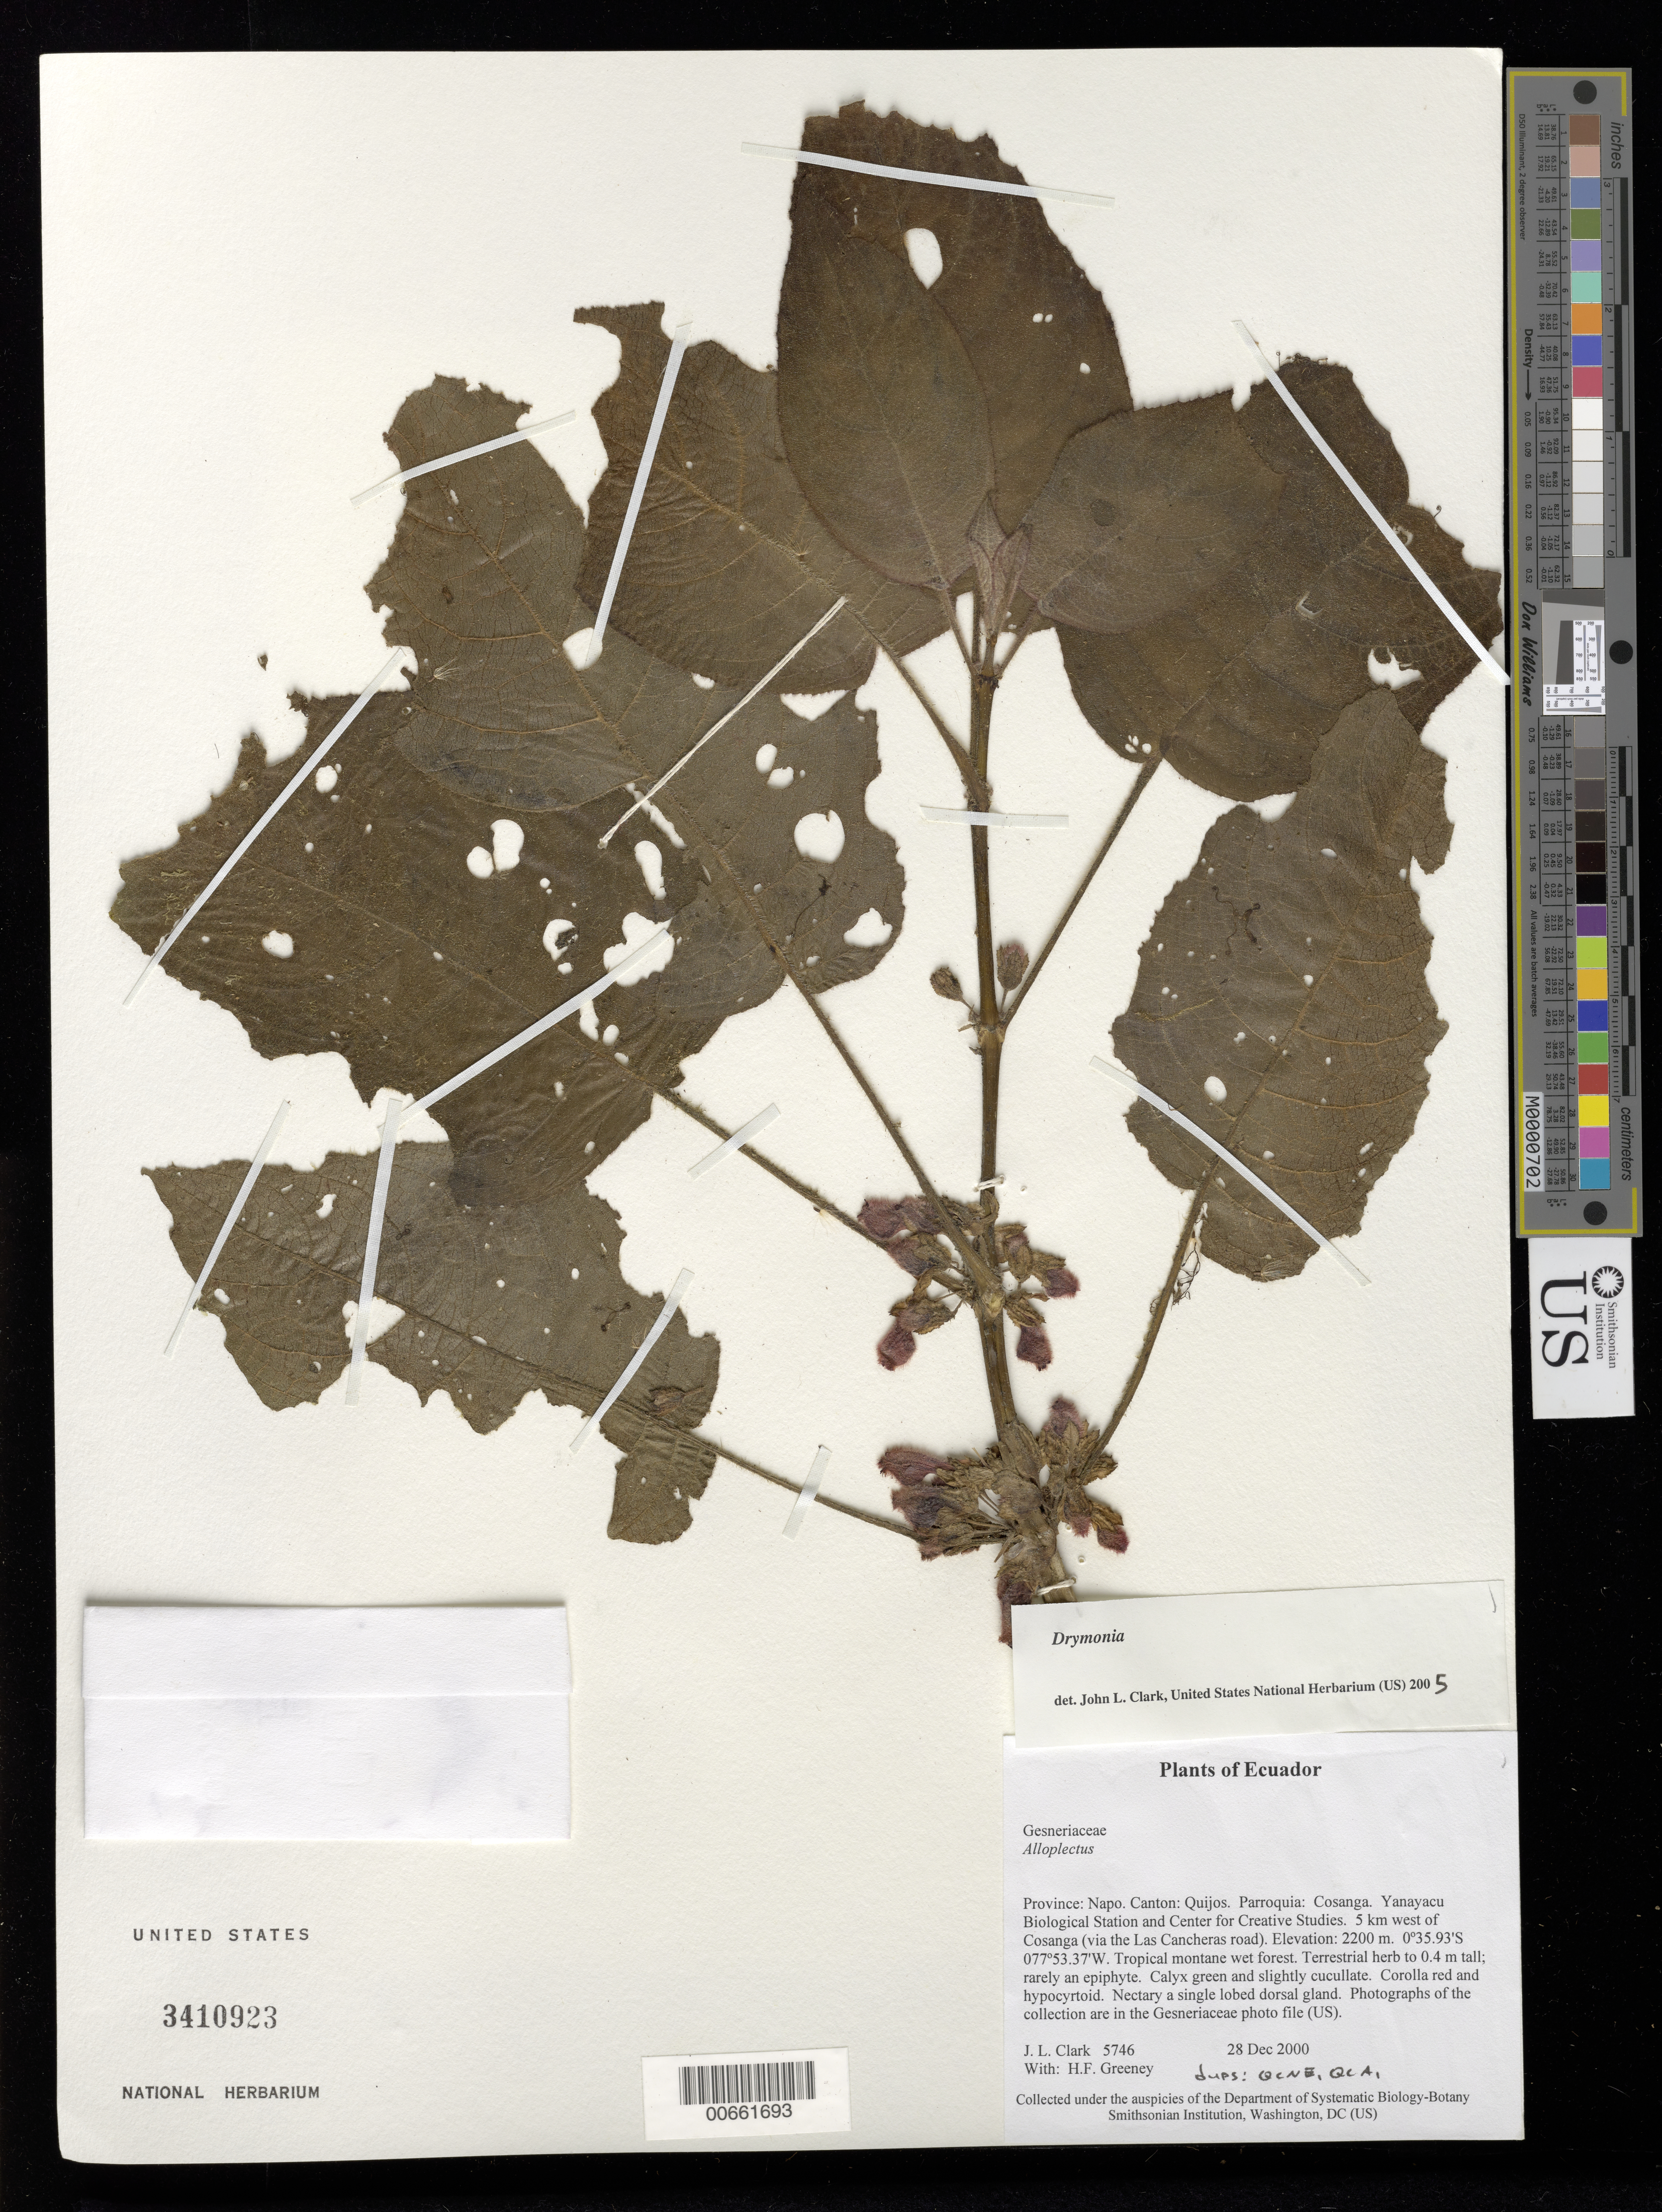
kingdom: Plantae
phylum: Tracheophyta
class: Magnoliopsida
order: Lamiales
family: Gesneriaceae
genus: Drymonia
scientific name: Drymonia sp.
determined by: Clark, J. L., (SEL), The Marie Selby Botanical Garden (UNITED STATES)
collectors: J. L. Clark & H. Greeney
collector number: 5746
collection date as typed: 28 Dec 2000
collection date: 2000-12-28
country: Ecuador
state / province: Napo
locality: Cantón: Quijos. Parroquia: Cosanga. Yanayacu Biological Station and Center for Creative Studies. 5 km west of Cosanga (via the Las Cancheras road).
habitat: Tropical montane wet forest.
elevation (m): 2200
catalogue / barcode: US 3410923